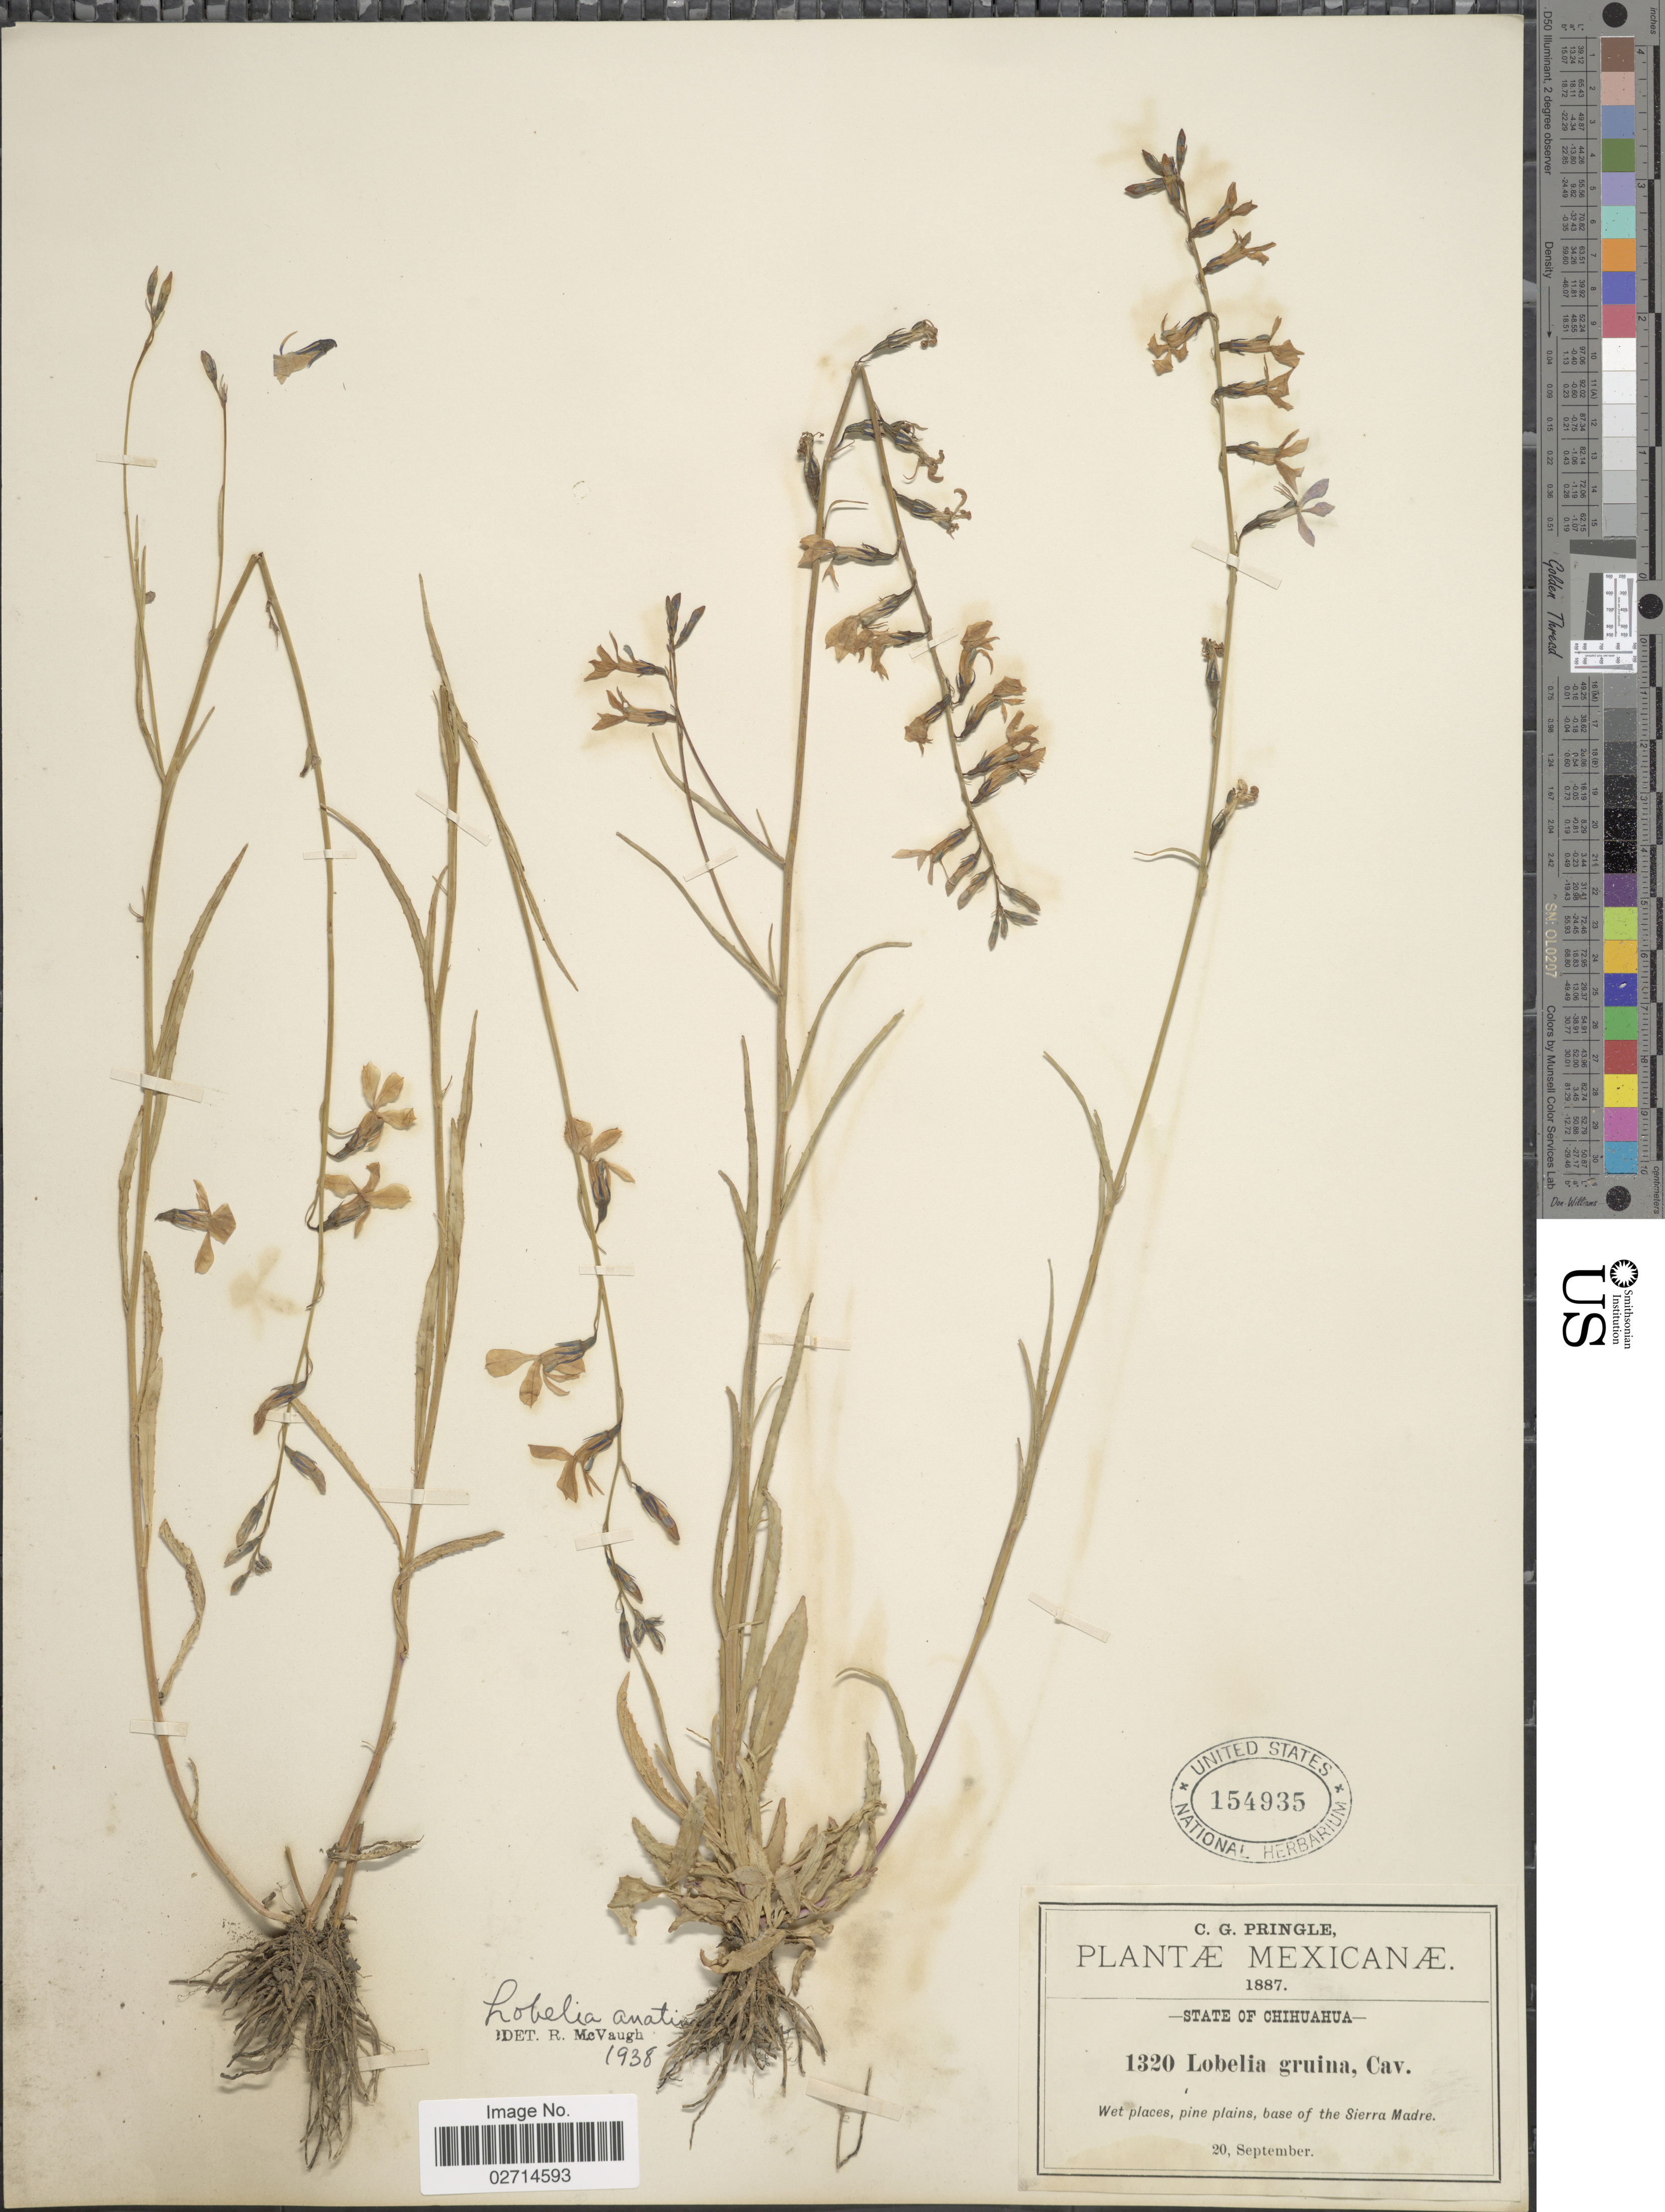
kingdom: Plantae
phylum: Tracheophyta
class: Magnoliopsida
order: Asterales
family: Campanulaceae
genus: Lobelia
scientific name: Lobelia anatina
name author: E. Wimm.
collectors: C. G. Pringle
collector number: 1320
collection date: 1887-09-20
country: Mexico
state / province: Chihuahua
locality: Wet places, pine plains, base of the Sierra Madre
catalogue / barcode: US 154935